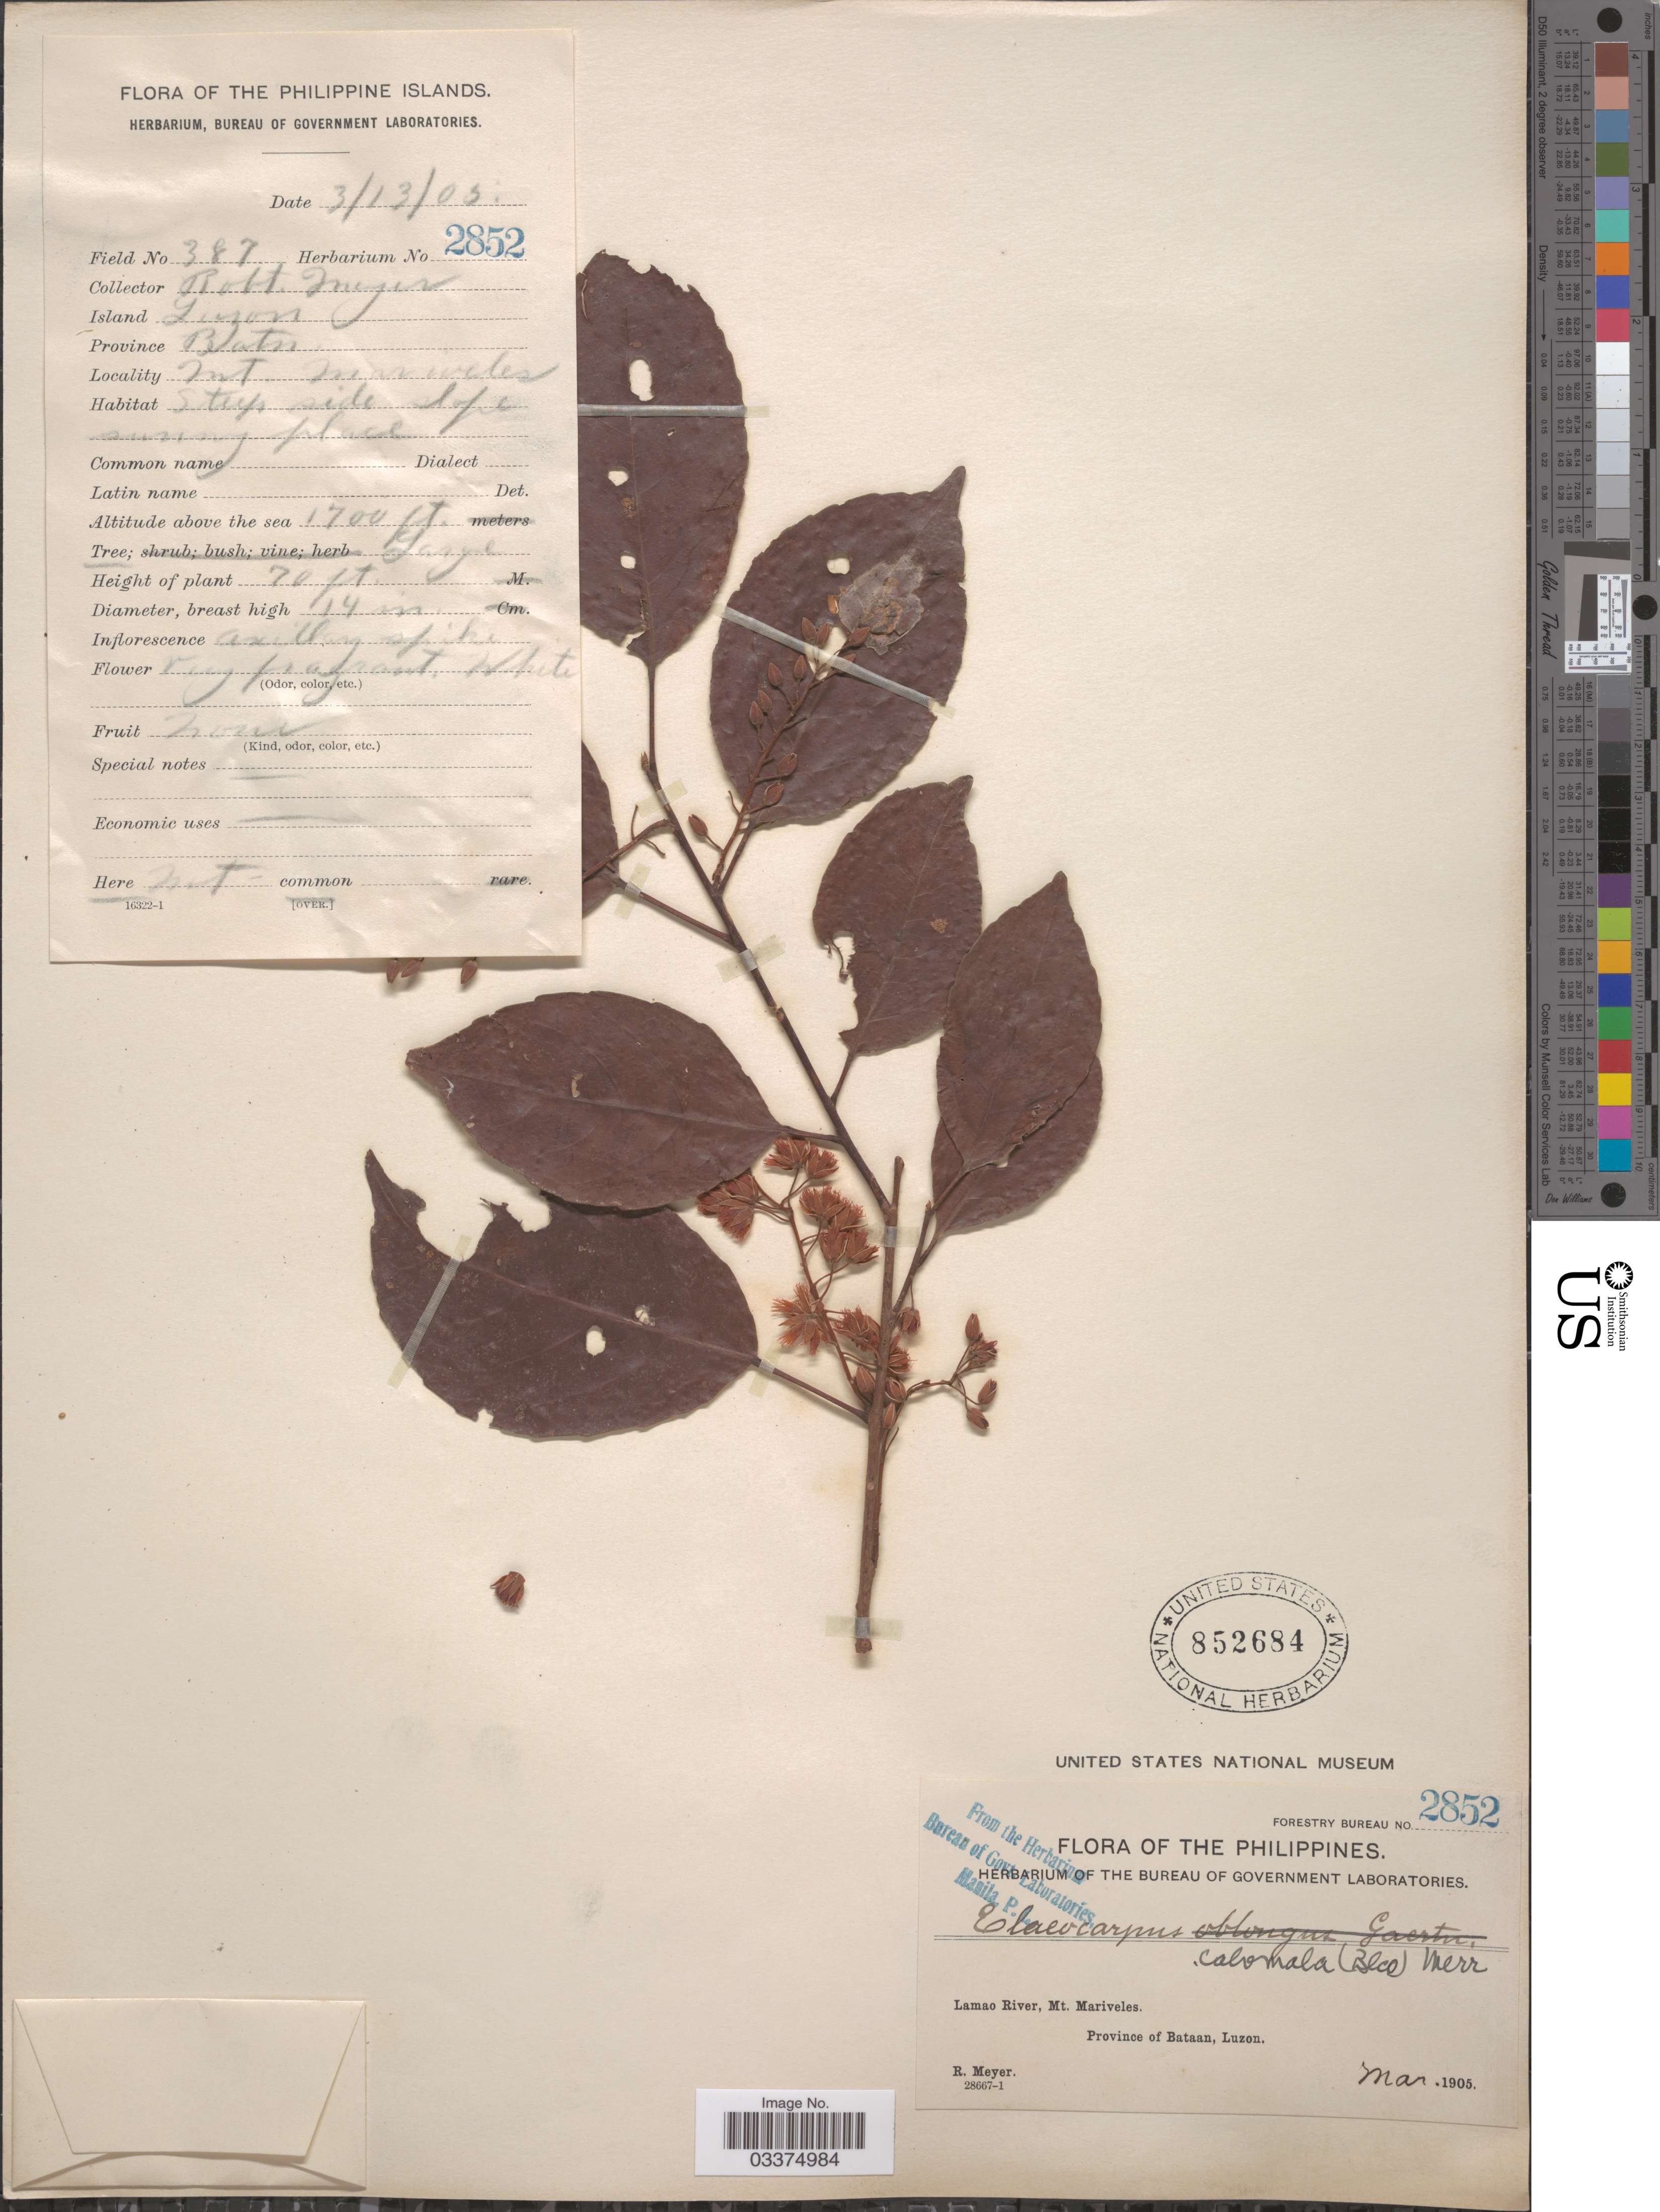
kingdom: Plantae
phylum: Tracheophyta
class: Magnoliopsida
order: Oxalidales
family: Elaeocarpaceae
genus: Elaeocarpus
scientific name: Elaeocarpus calomala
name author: (Blanco) Merr.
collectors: R. Meyer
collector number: Forestry Bureau 2852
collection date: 1905-03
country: Philippines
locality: Lamao River, Mt. Mariveles, Province of Bataan, Luzon.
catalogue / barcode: US 852684